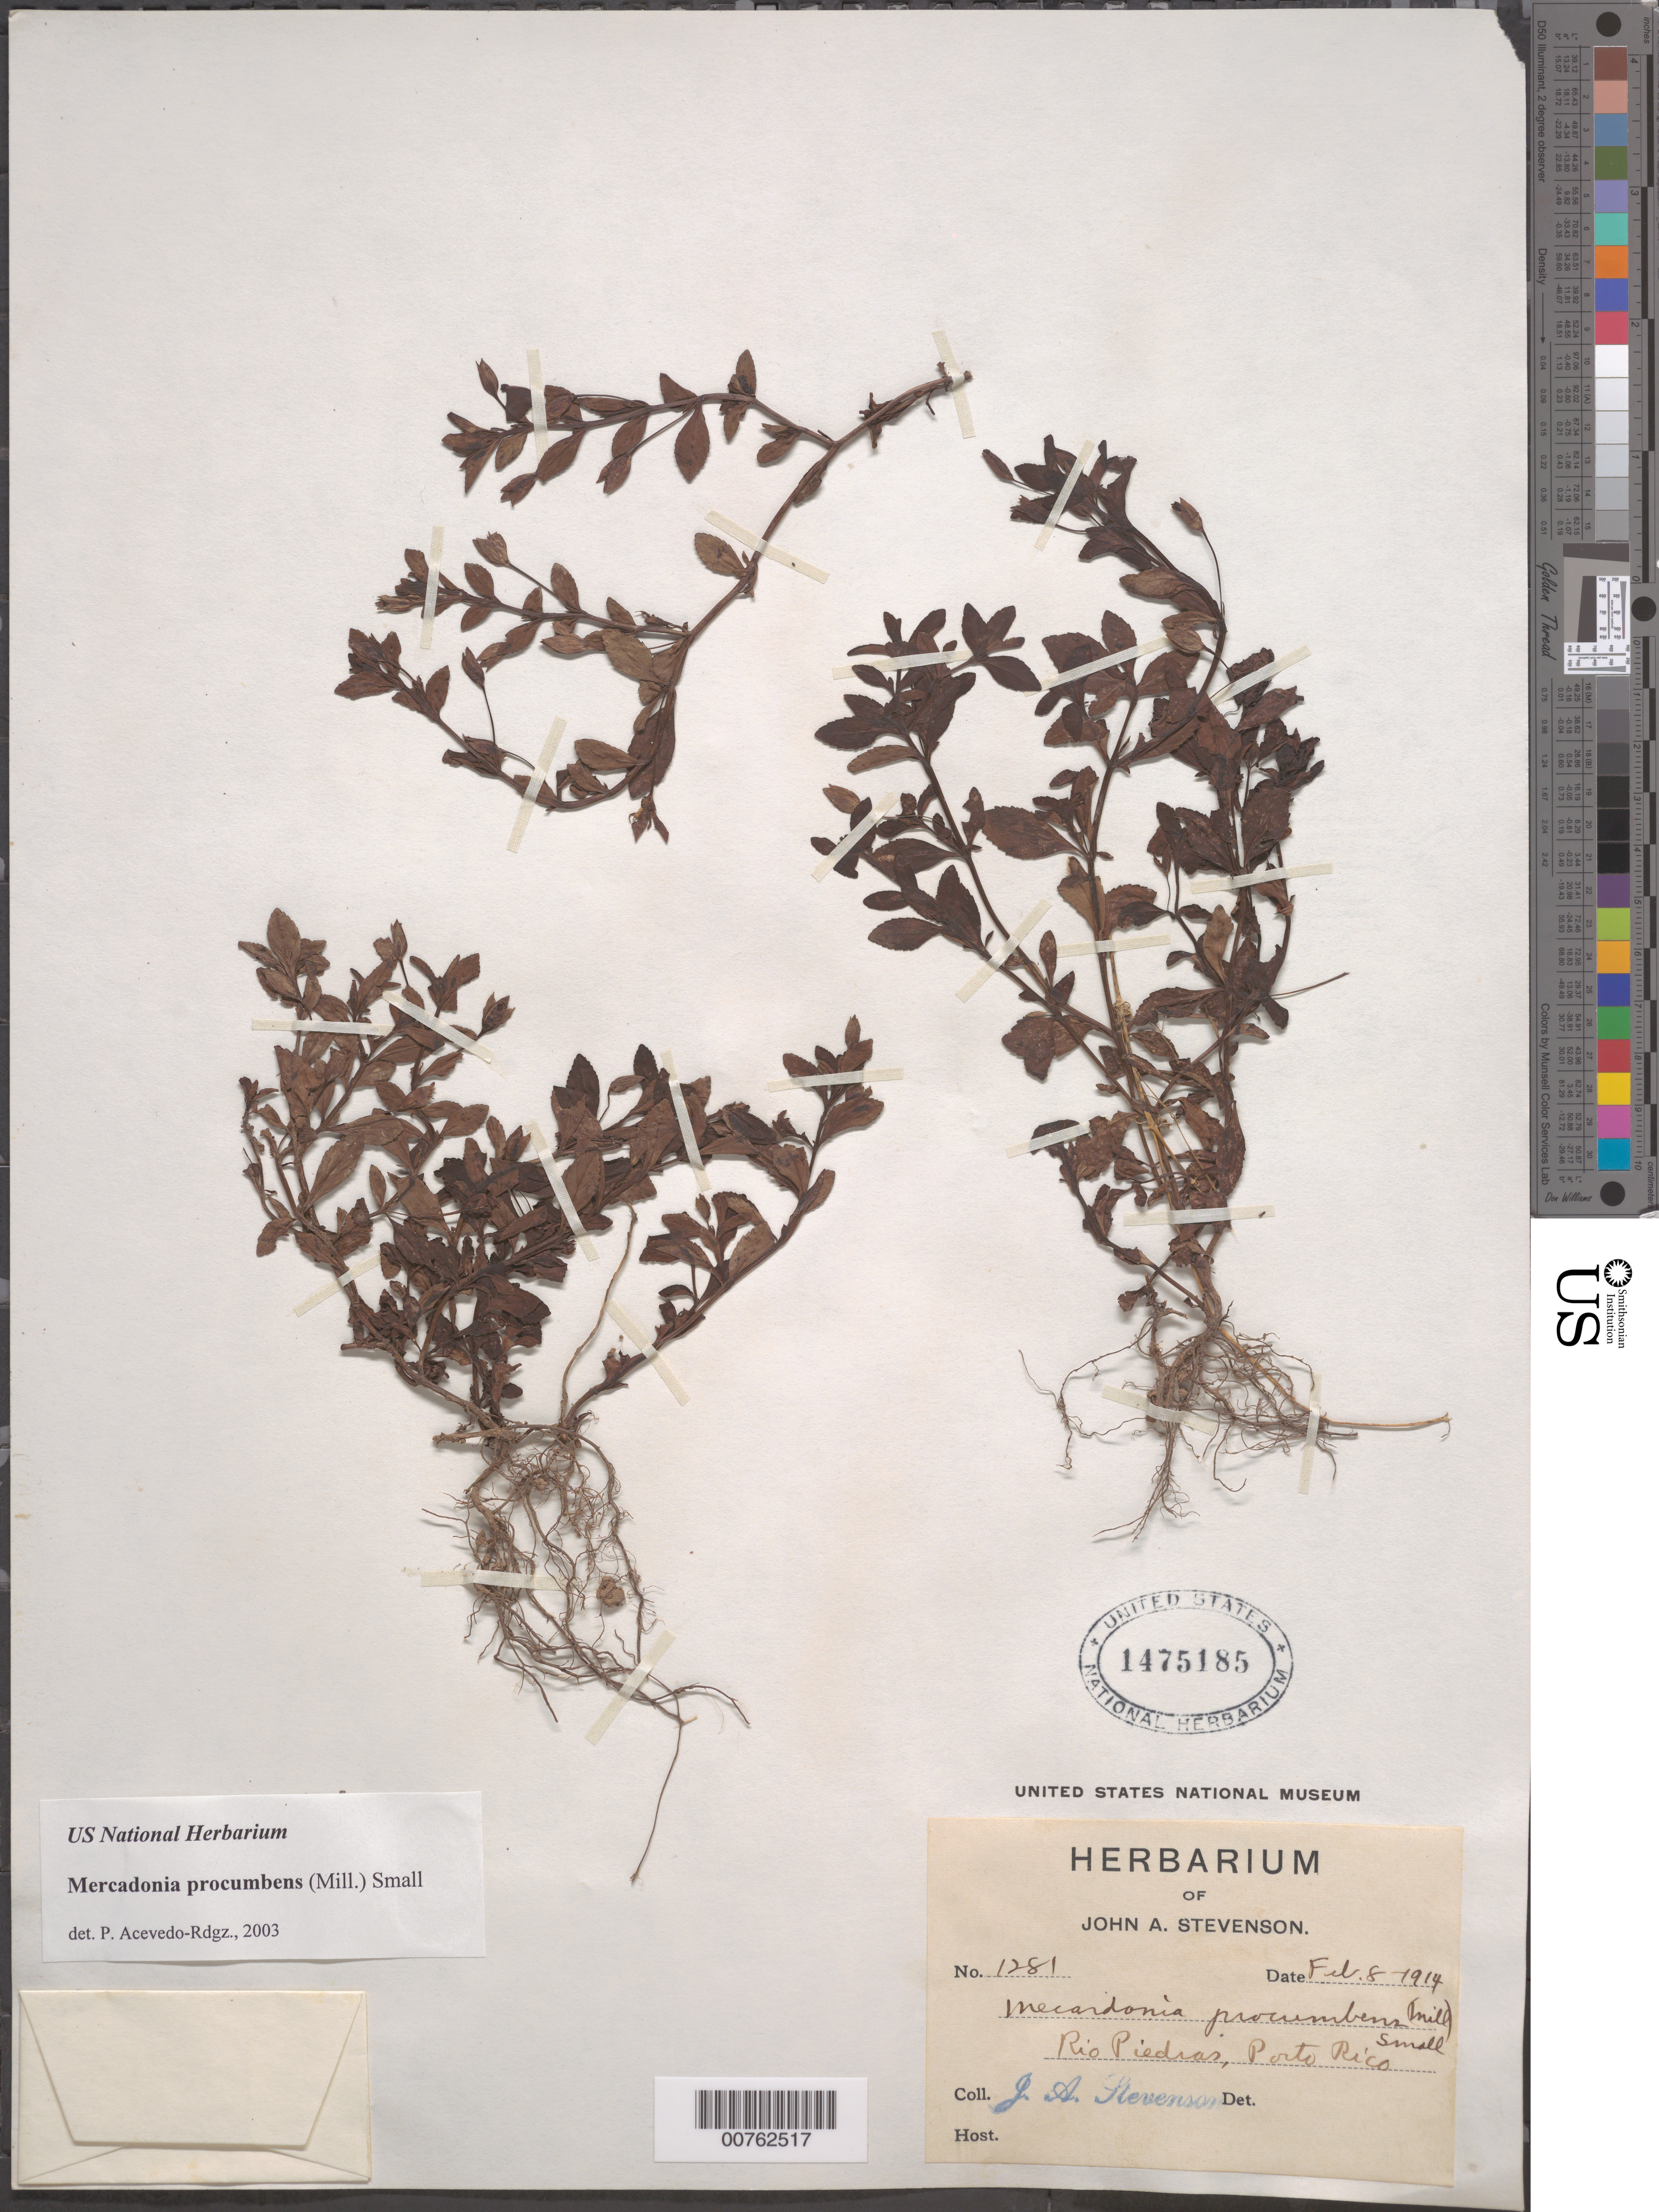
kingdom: Plantae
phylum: Tracheophyta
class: Magnoliopsida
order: Lamiales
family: Plantaginaceae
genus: Mecardonia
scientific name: Mecardonia procumbens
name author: (Mill.) Small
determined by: Acevedo-Rodríguez, P., (BOT), Smithsonian Institution - National Museum of Natural History (UNITED STATES)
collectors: J. Stevenson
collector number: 1281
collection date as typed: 08 Feb 1914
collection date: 1914-02-08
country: Puerto Rico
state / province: San Juan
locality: Río Piedras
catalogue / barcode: US 1475185